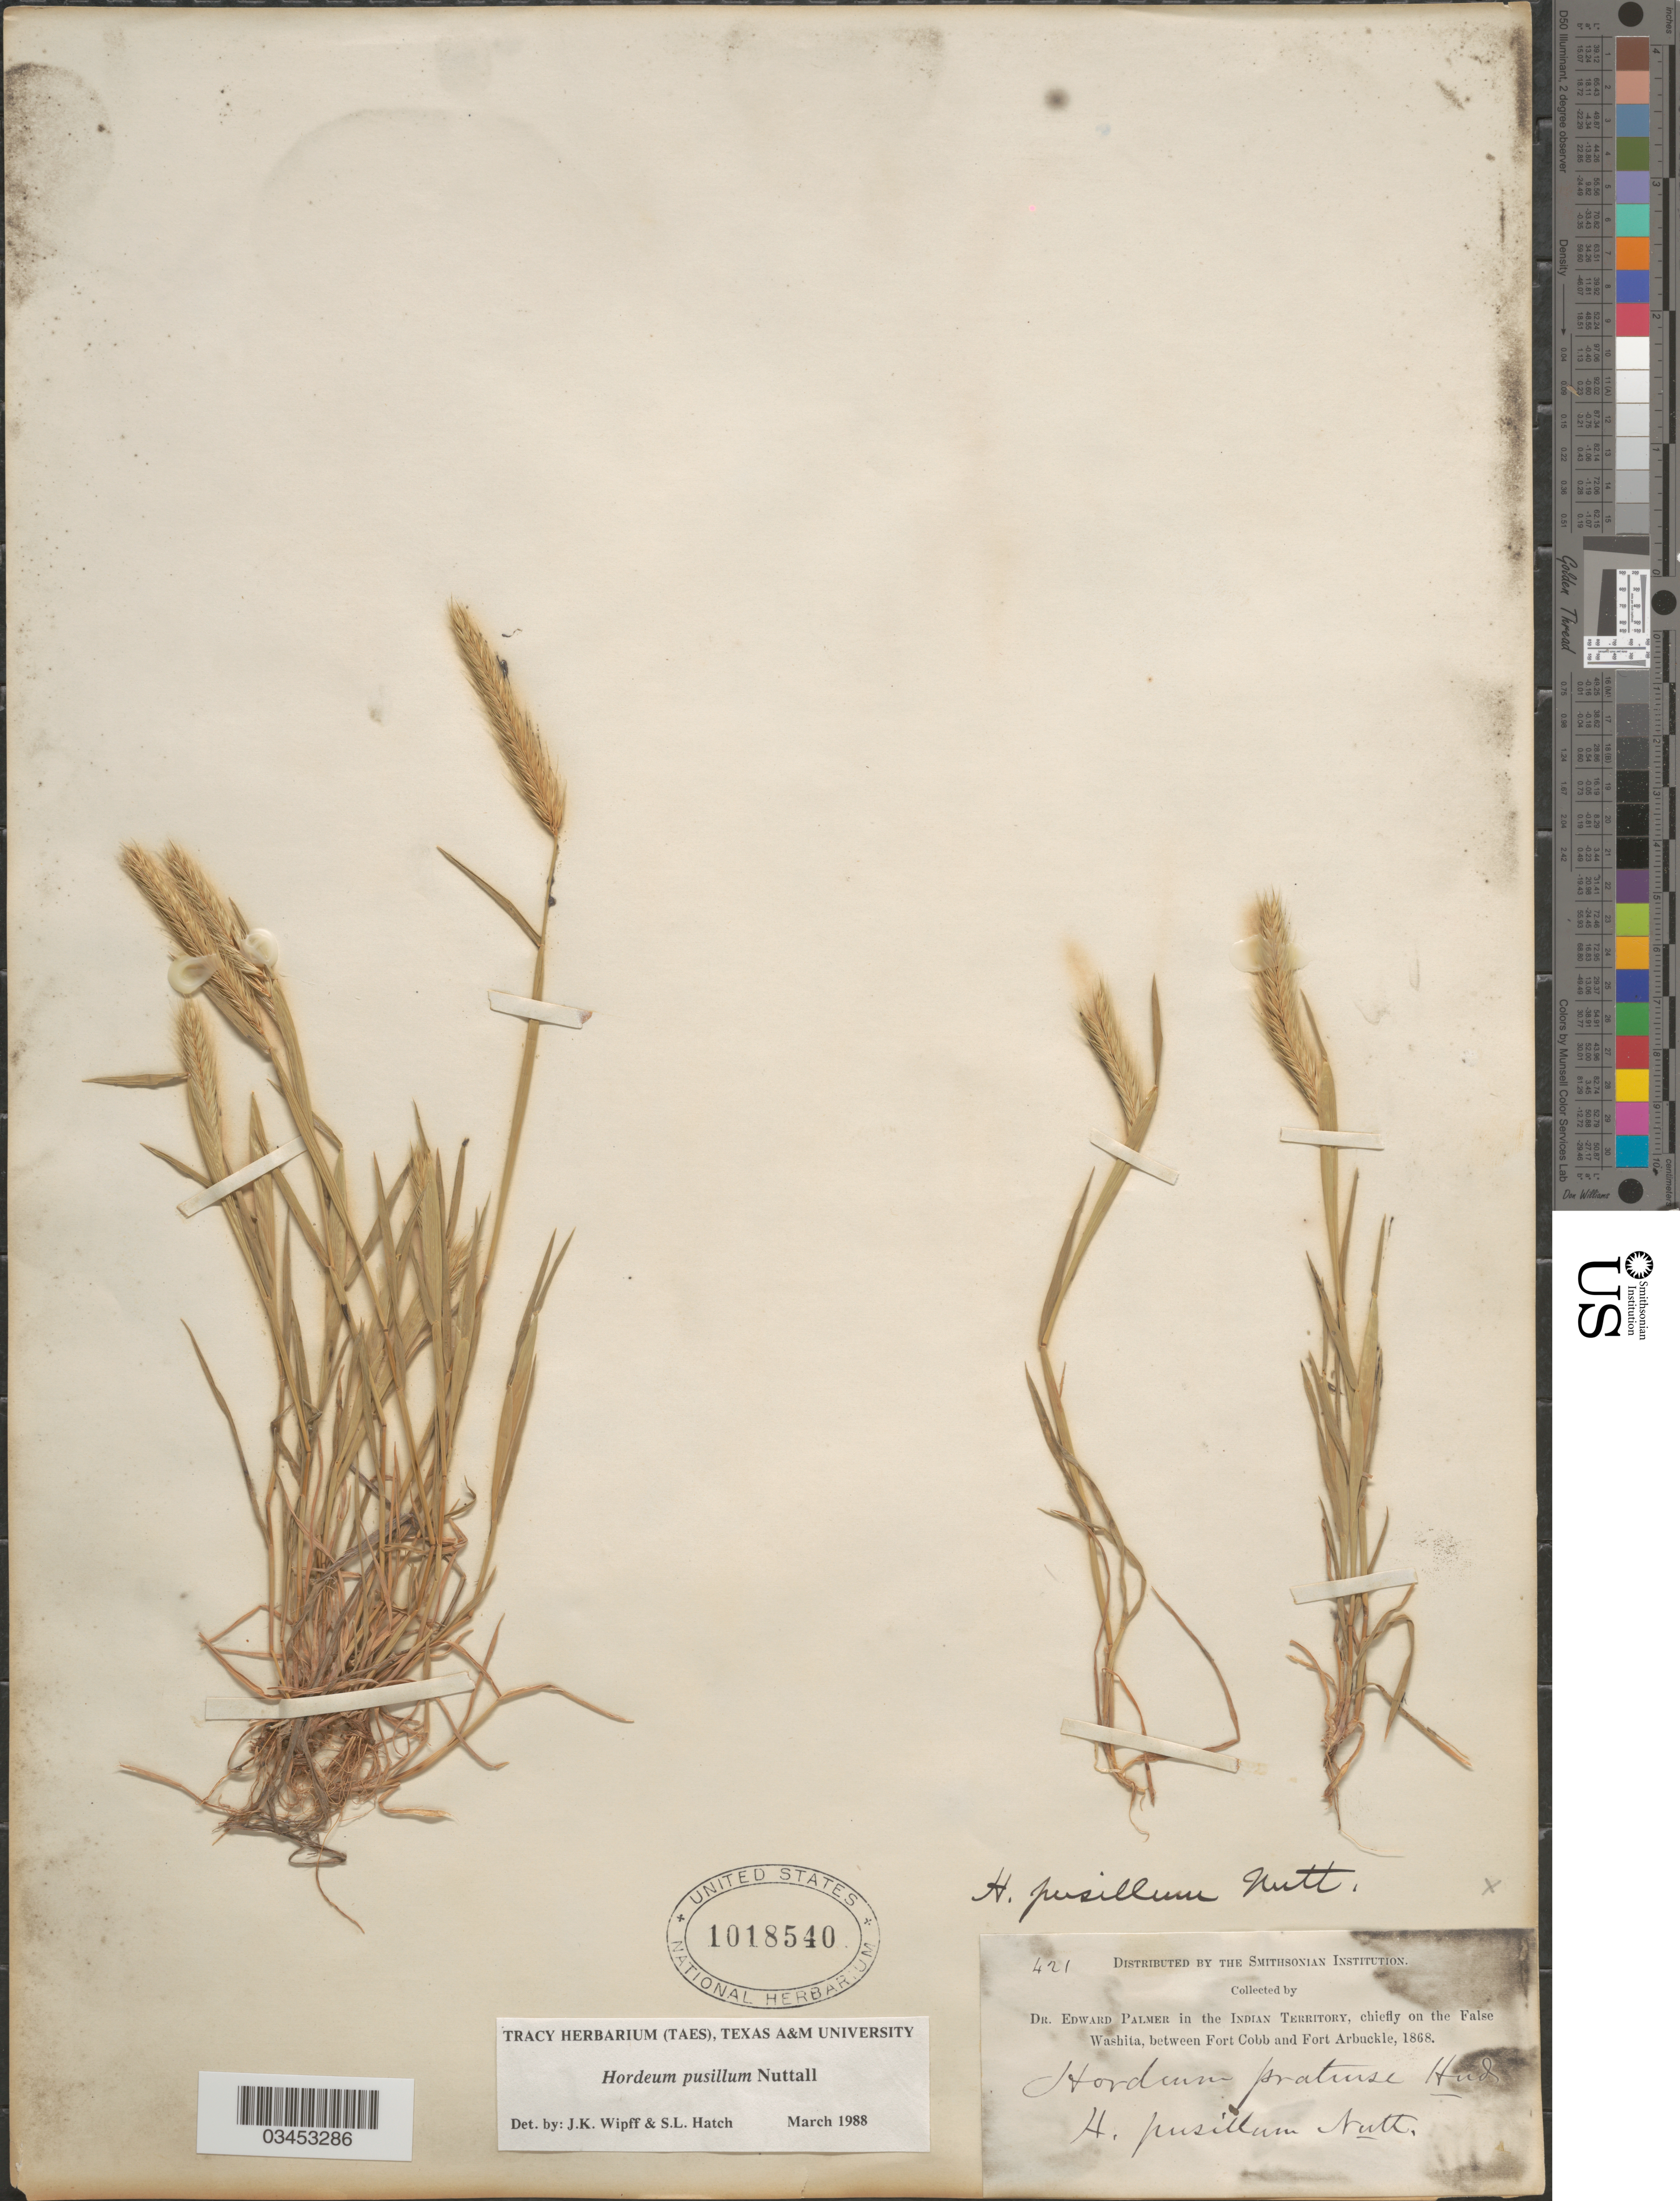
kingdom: Plantae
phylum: Tracheophyta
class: Liliopsida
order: Poales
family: Poaceae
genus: Hordeum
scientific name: Hordeum pusillum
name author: Nutt.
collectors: E. Palmer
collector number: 421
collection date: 1868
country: United States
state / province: Oklahoma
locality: In the Indian Territory, chiefly on the False Washita, between Fort Cobb and Fort Arbuckle.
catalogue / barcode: US 1018540